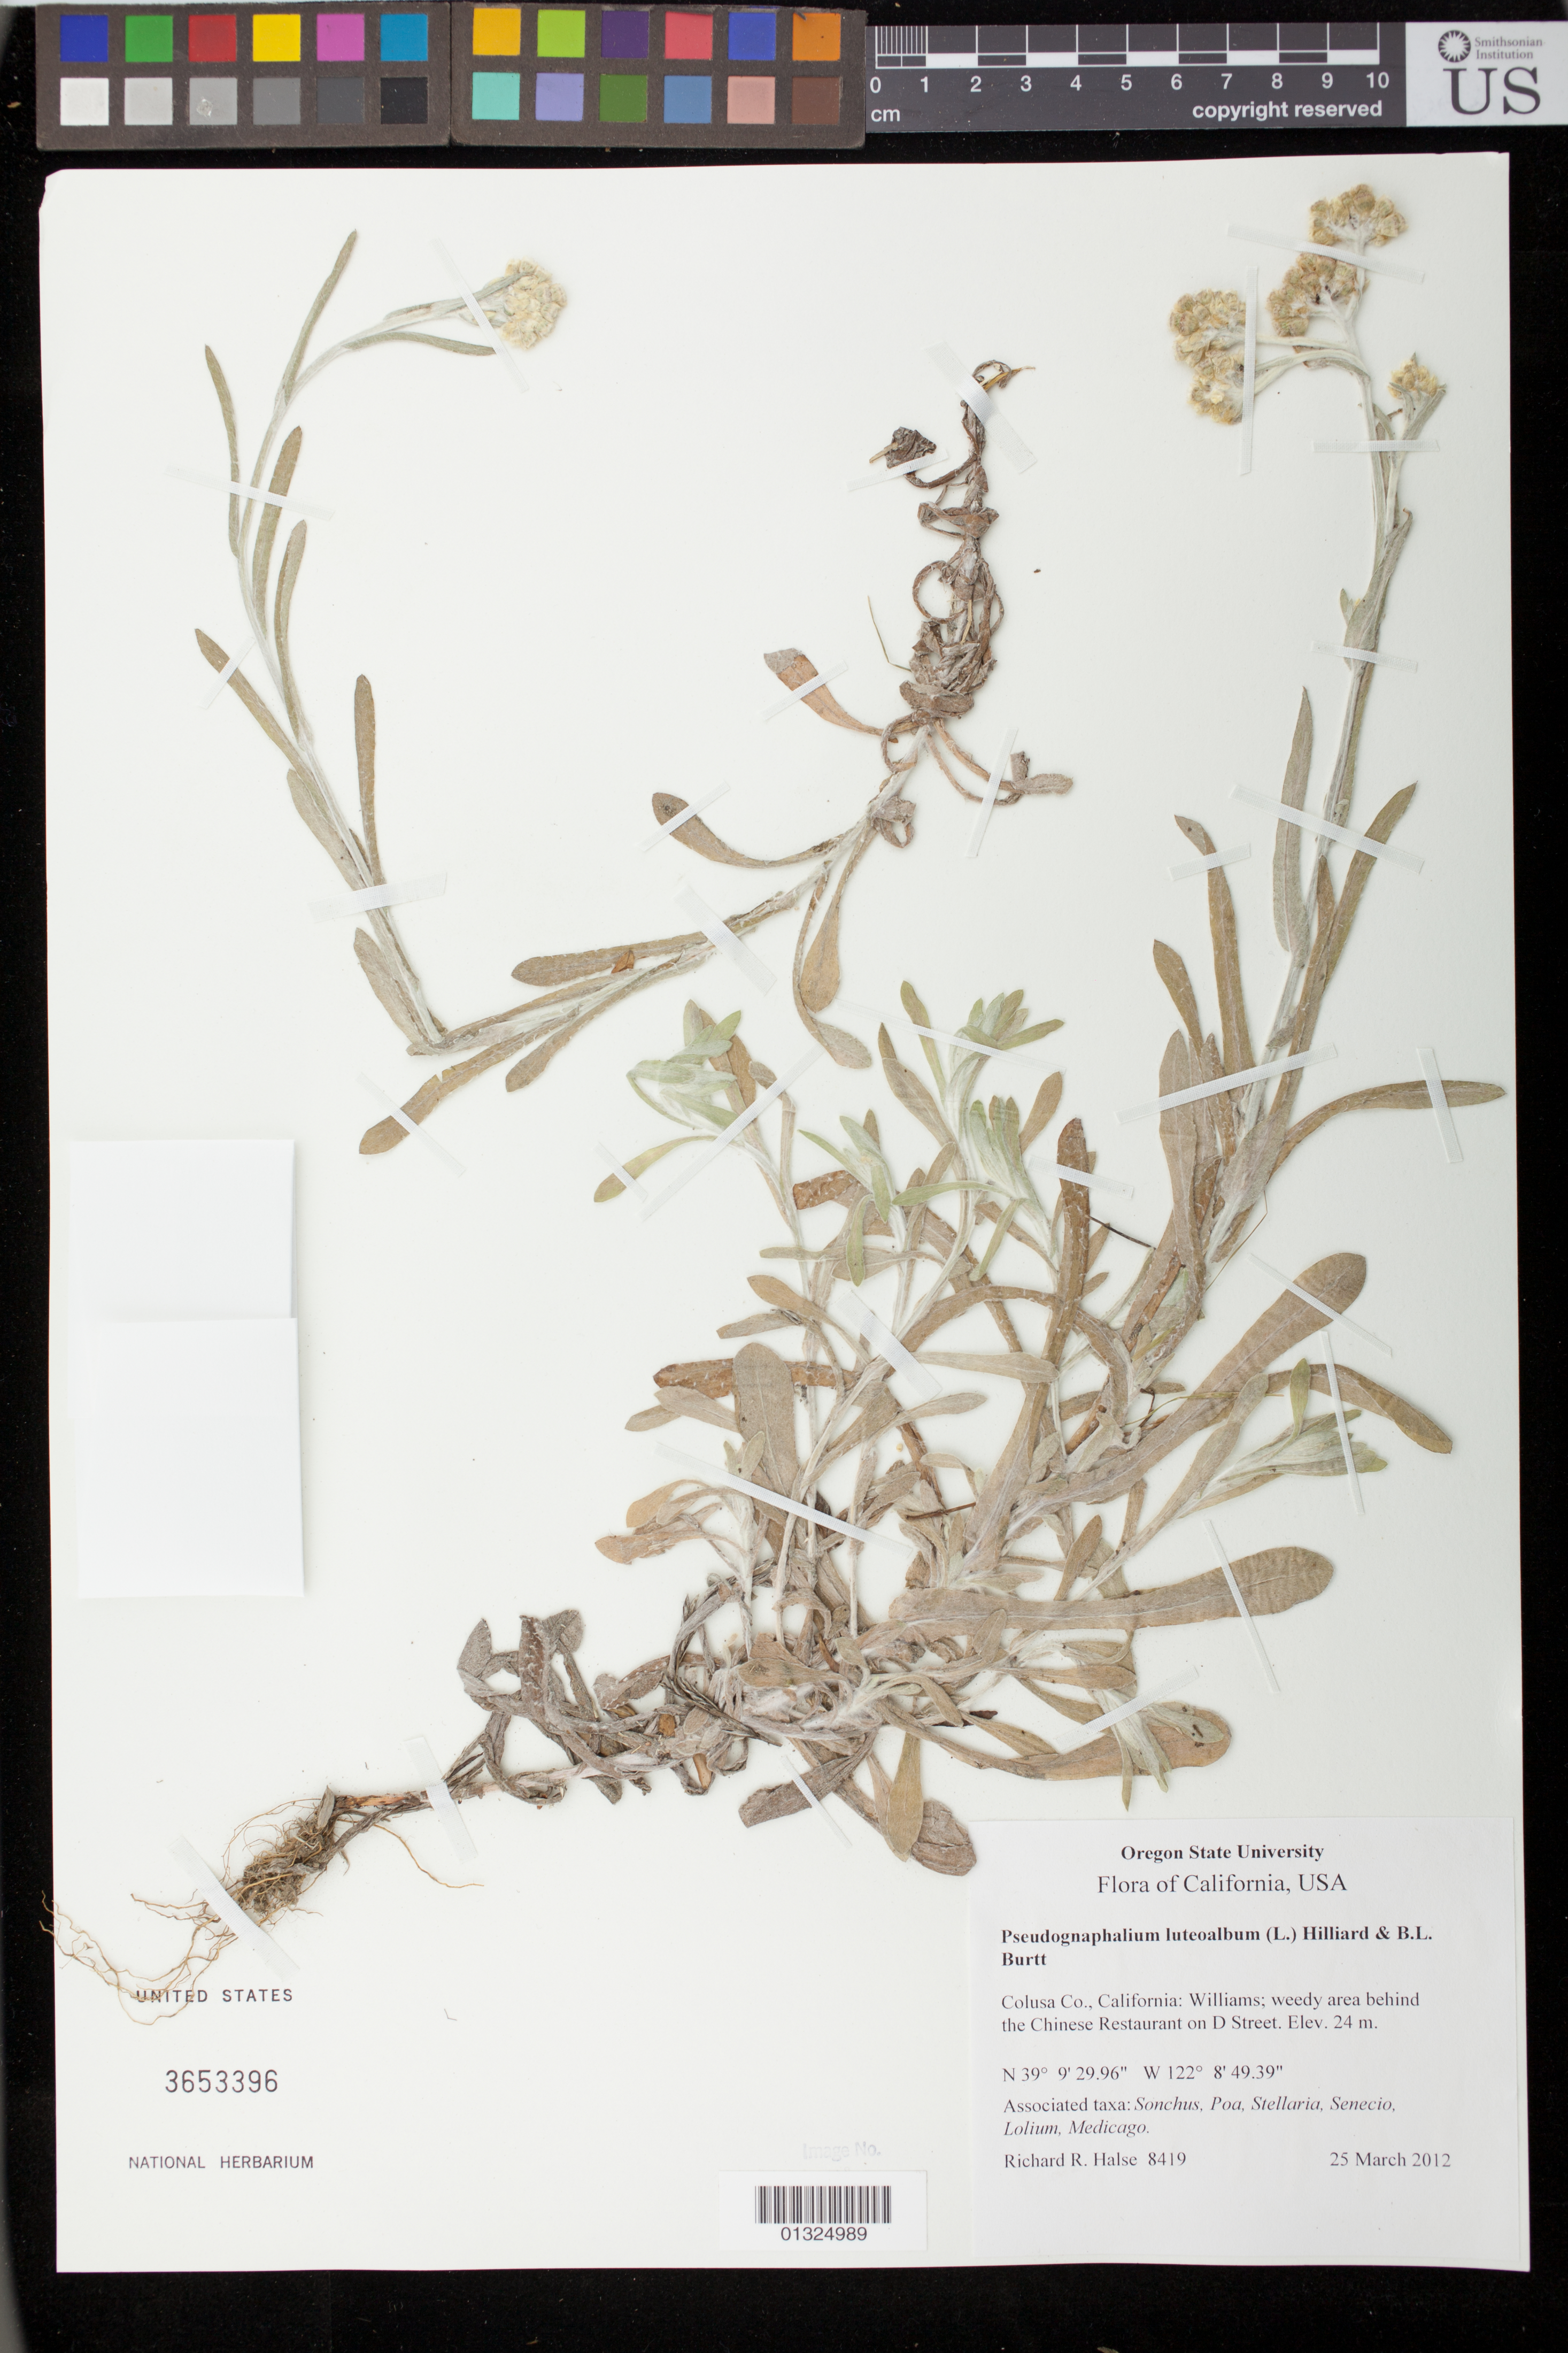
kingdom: Plantae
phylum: Tracheophyta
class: Magnoliopsida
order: Asterales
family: Asteraceae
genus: Pseudognaphalium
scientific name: Pseudognaphalium luteoalbum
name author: (L.) Hilliard & B.L. Burtt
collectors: R. Halse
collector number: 8419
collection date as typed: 25 March 2012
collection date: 2012-03-25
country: United States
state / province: California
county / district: Colusa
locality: behind the Chinese Restaurant on D Street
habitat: Weedy area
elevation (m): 24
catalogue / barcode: US 3653396